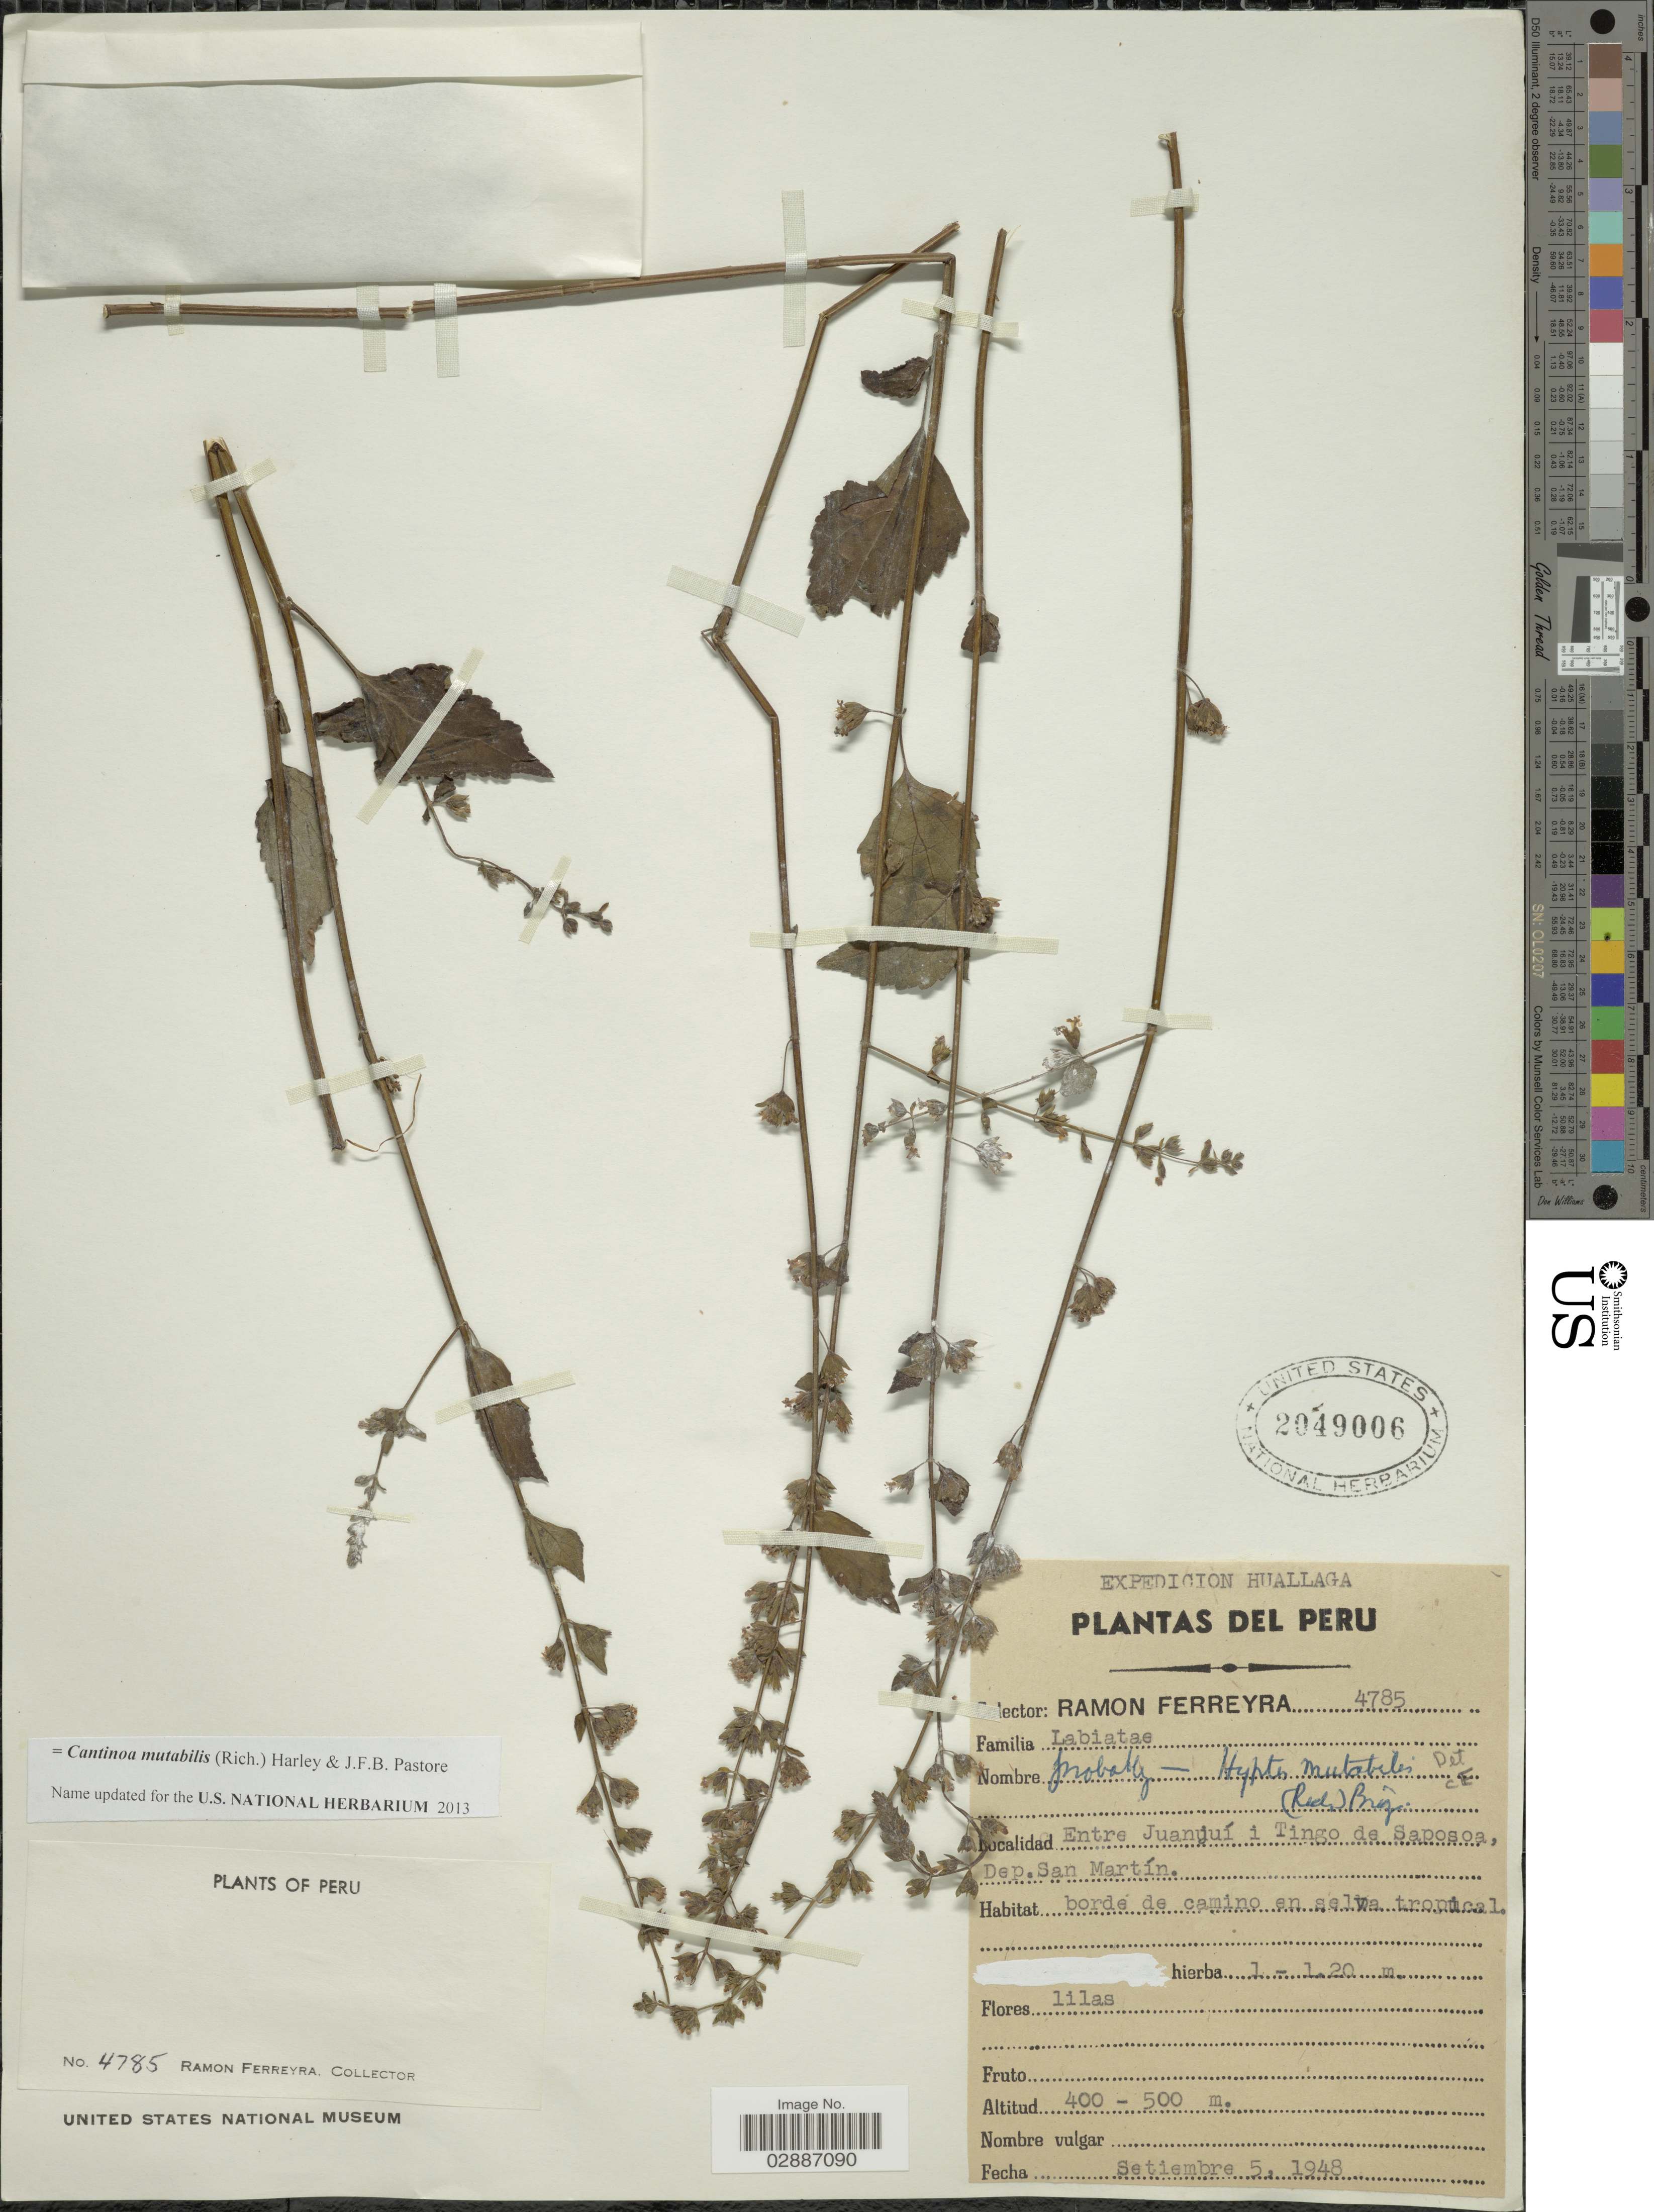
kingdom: Plantae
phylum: Tracheophyta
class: Magnoliopsida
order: Lamiales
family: Lamiaceae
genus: Cantinoa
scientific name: Cantinoa mutabilis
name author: (Epling) Harley & J.F.B. Pastore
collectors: R. A. Ferreyra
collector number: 4785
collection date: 1948-09-05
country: Peru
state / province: San Martín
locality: Entre Juanjuí i Tingo de Saposoa, Dep. San Martín.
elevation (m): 400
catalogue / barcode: US 2049006